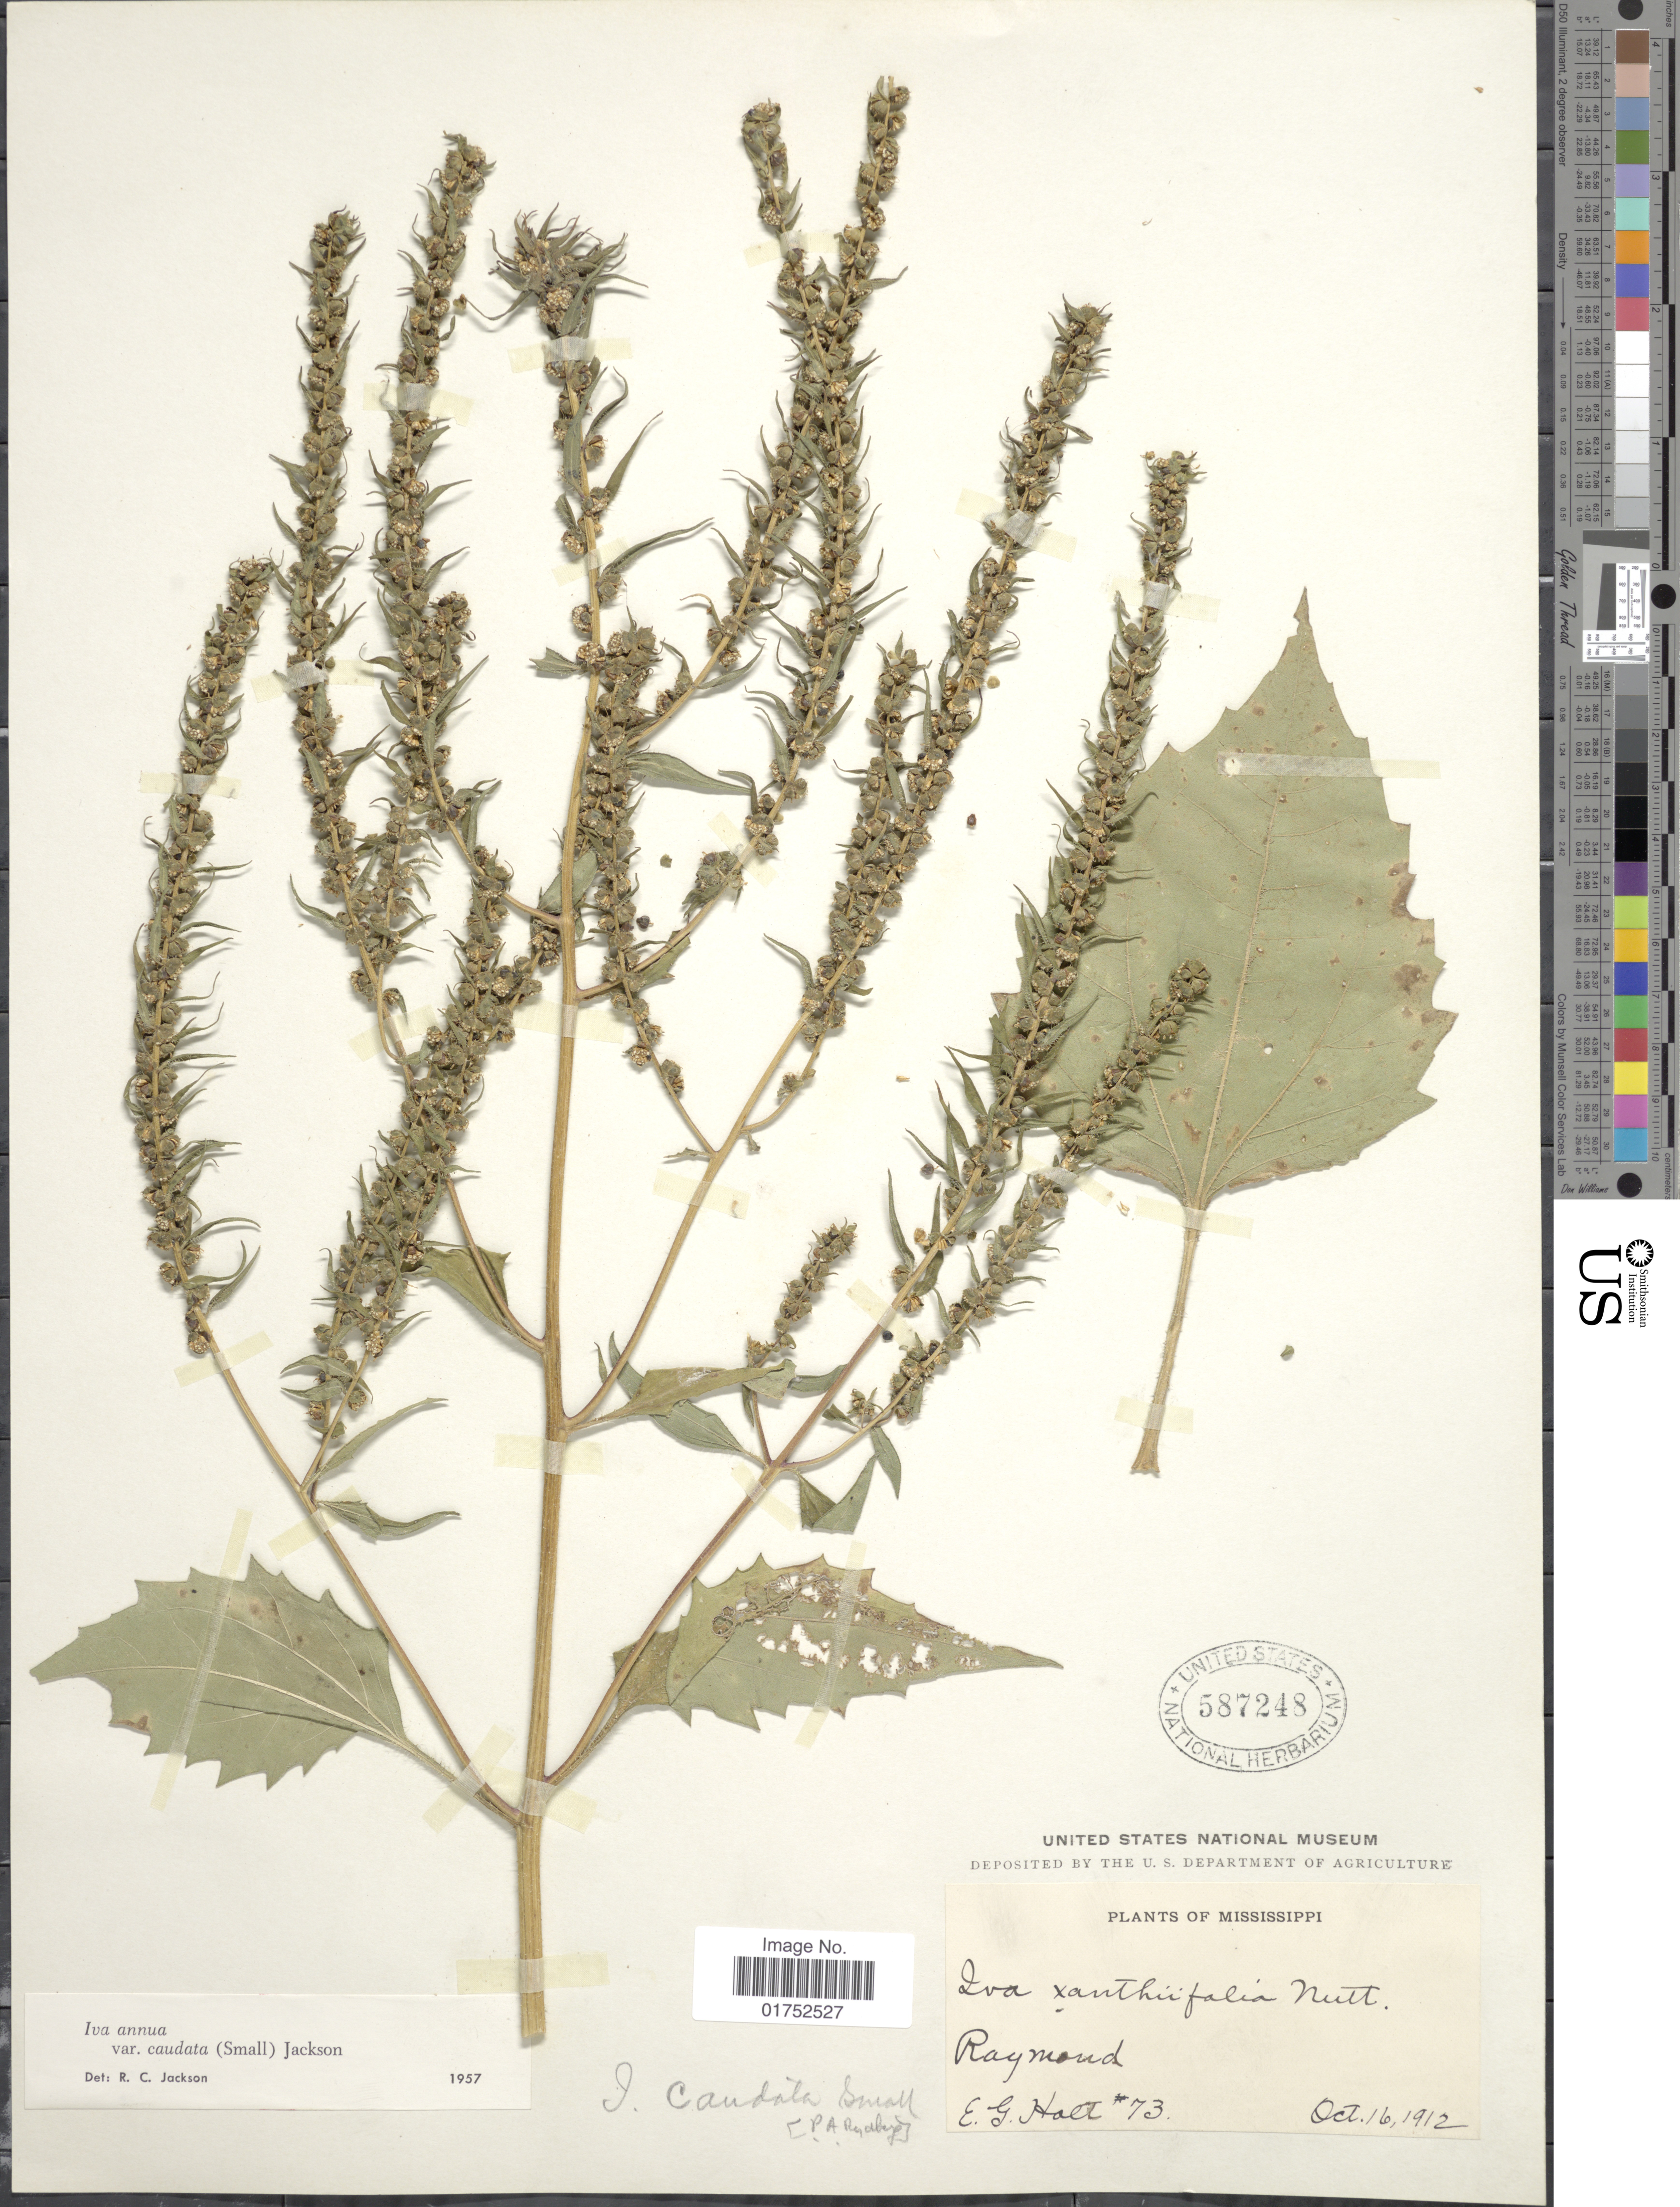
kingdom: Plantae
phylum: Tracheophyta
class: Magnoliopsida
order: Asterales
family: Asteraceae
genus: Iva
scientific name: Iva annua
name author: L.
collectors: E. Hall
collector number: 73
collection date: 1912-10-16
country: United States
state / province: Mississippi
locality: Raymond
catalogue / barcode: US 587248